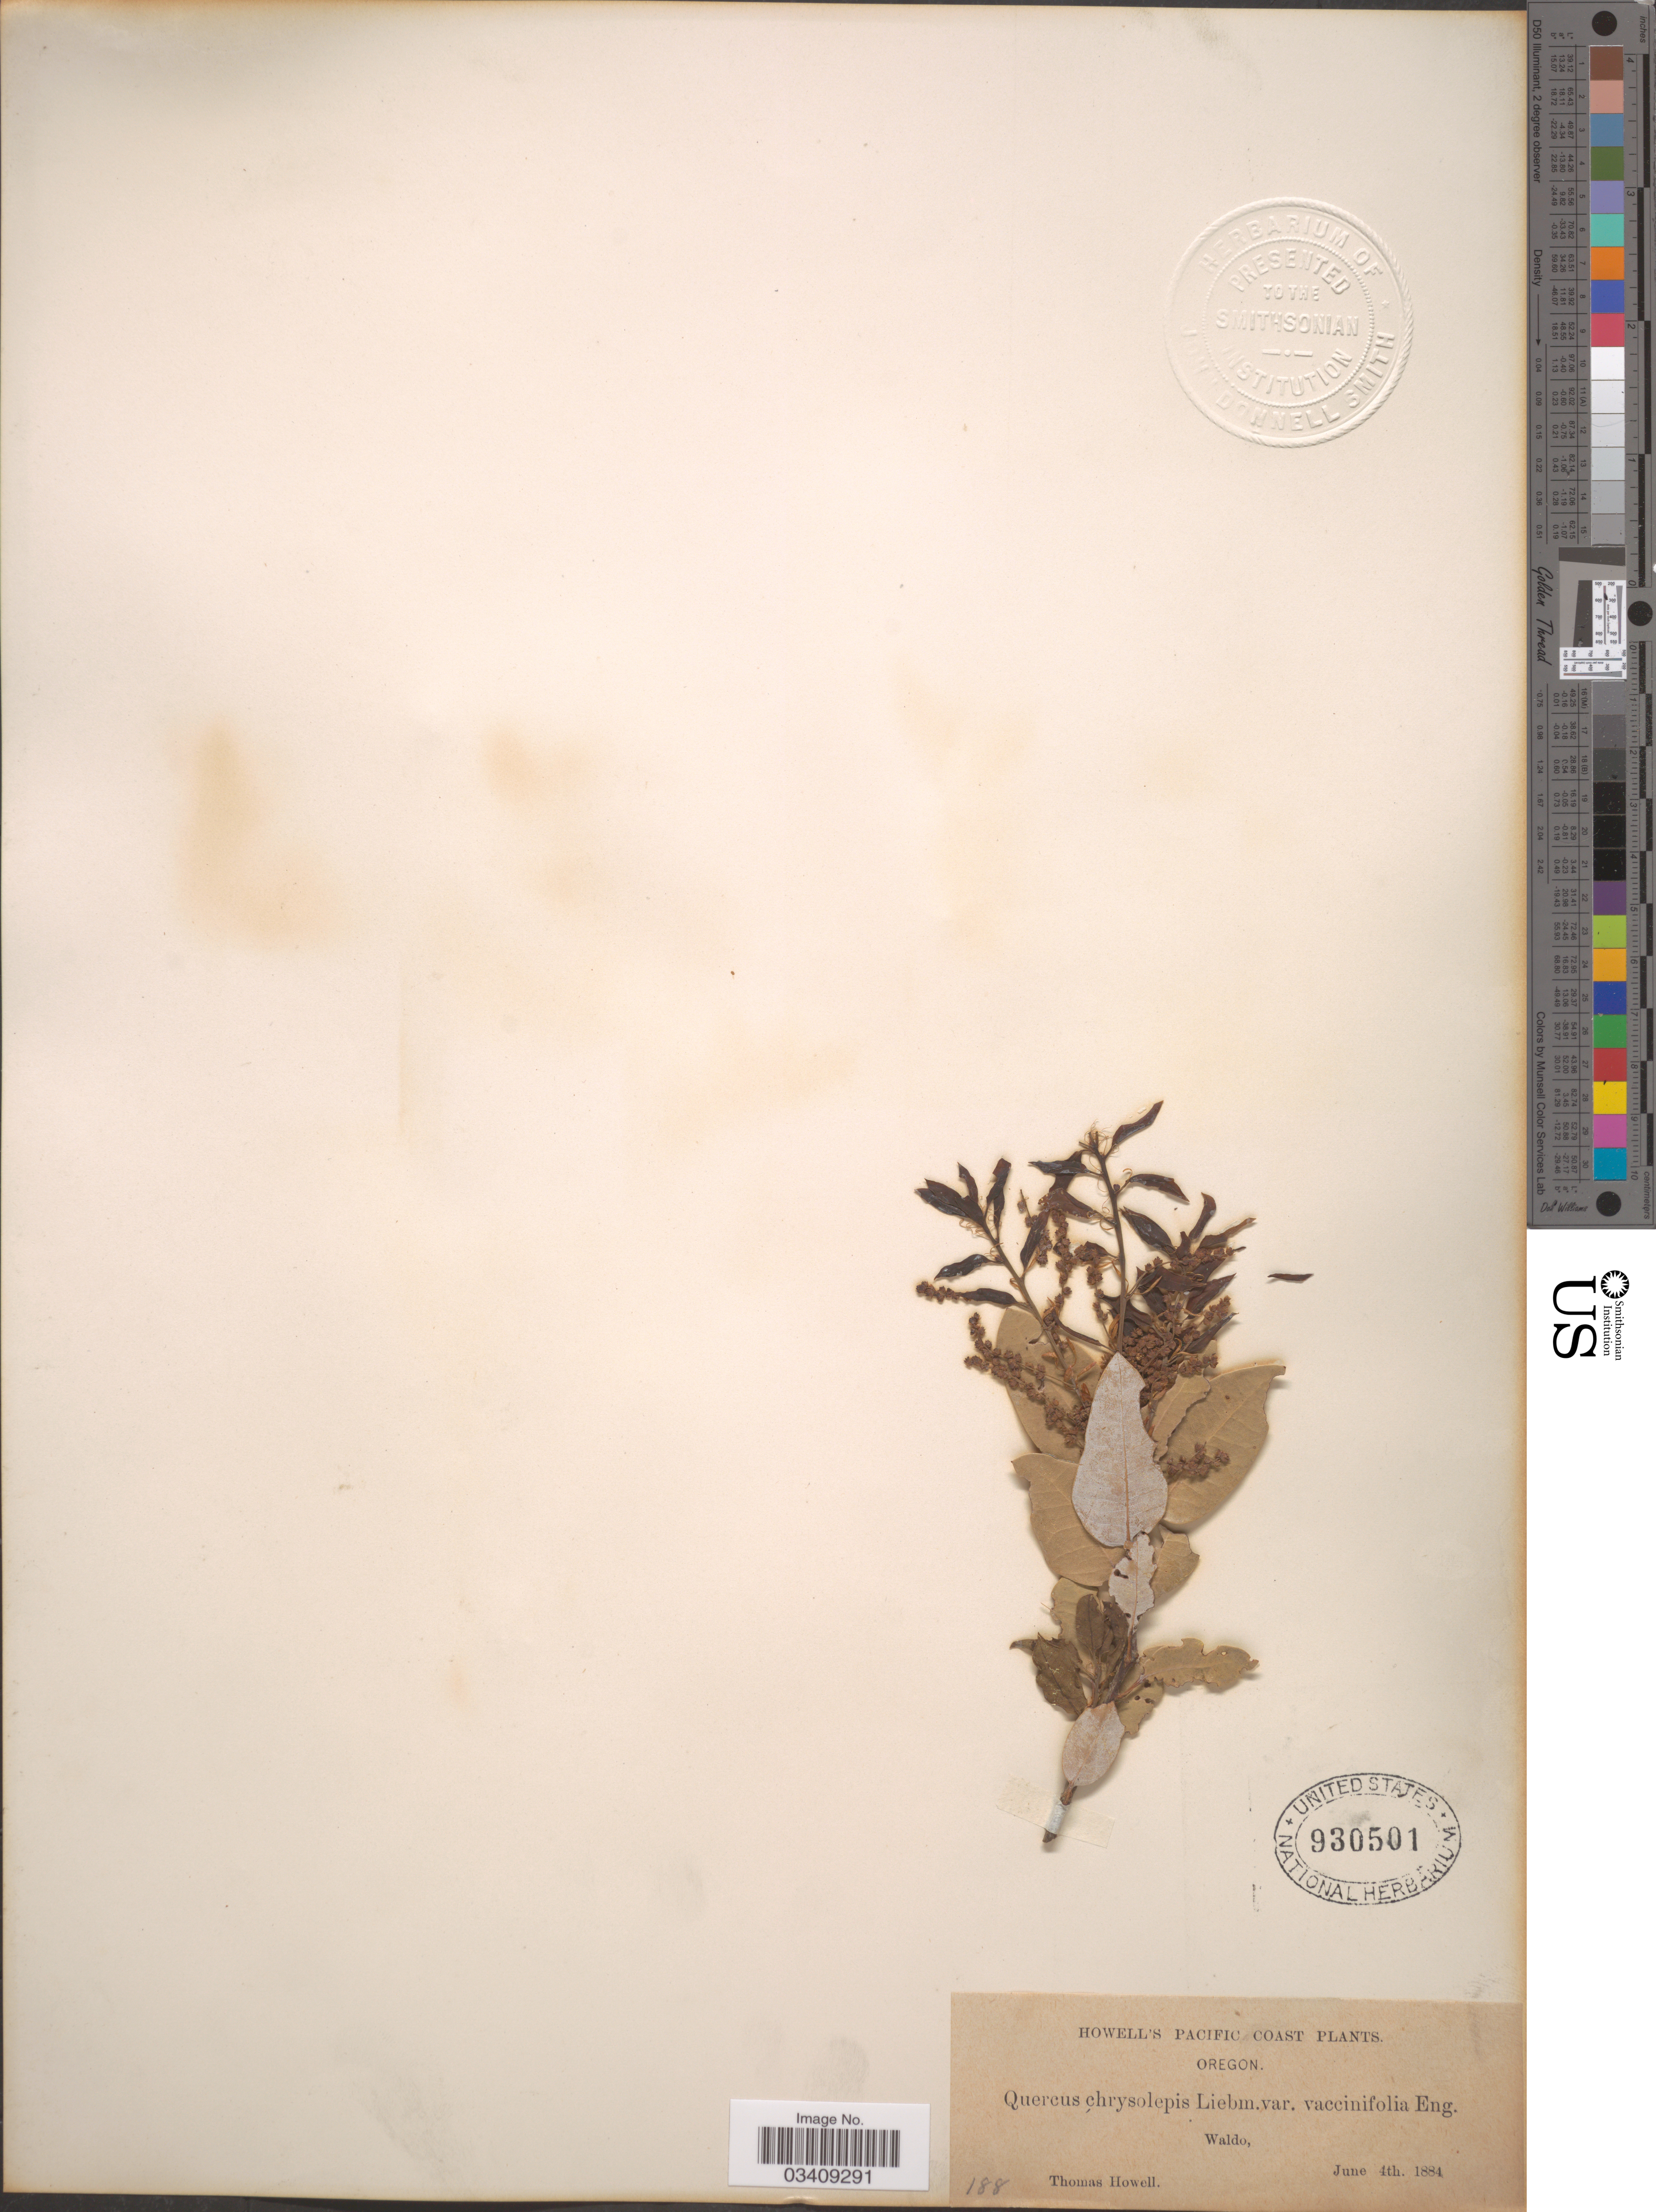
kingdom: Plantae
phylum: Tracheophyta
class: Magnoliopsida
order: Fagales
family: Fagaceae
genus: Quercus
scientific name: Quercus sp.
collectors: T. Howell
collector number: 188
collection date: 1884-06-04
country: United States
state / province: Oregon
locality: Pacific Coast. Waldo.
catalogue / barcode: US 930501